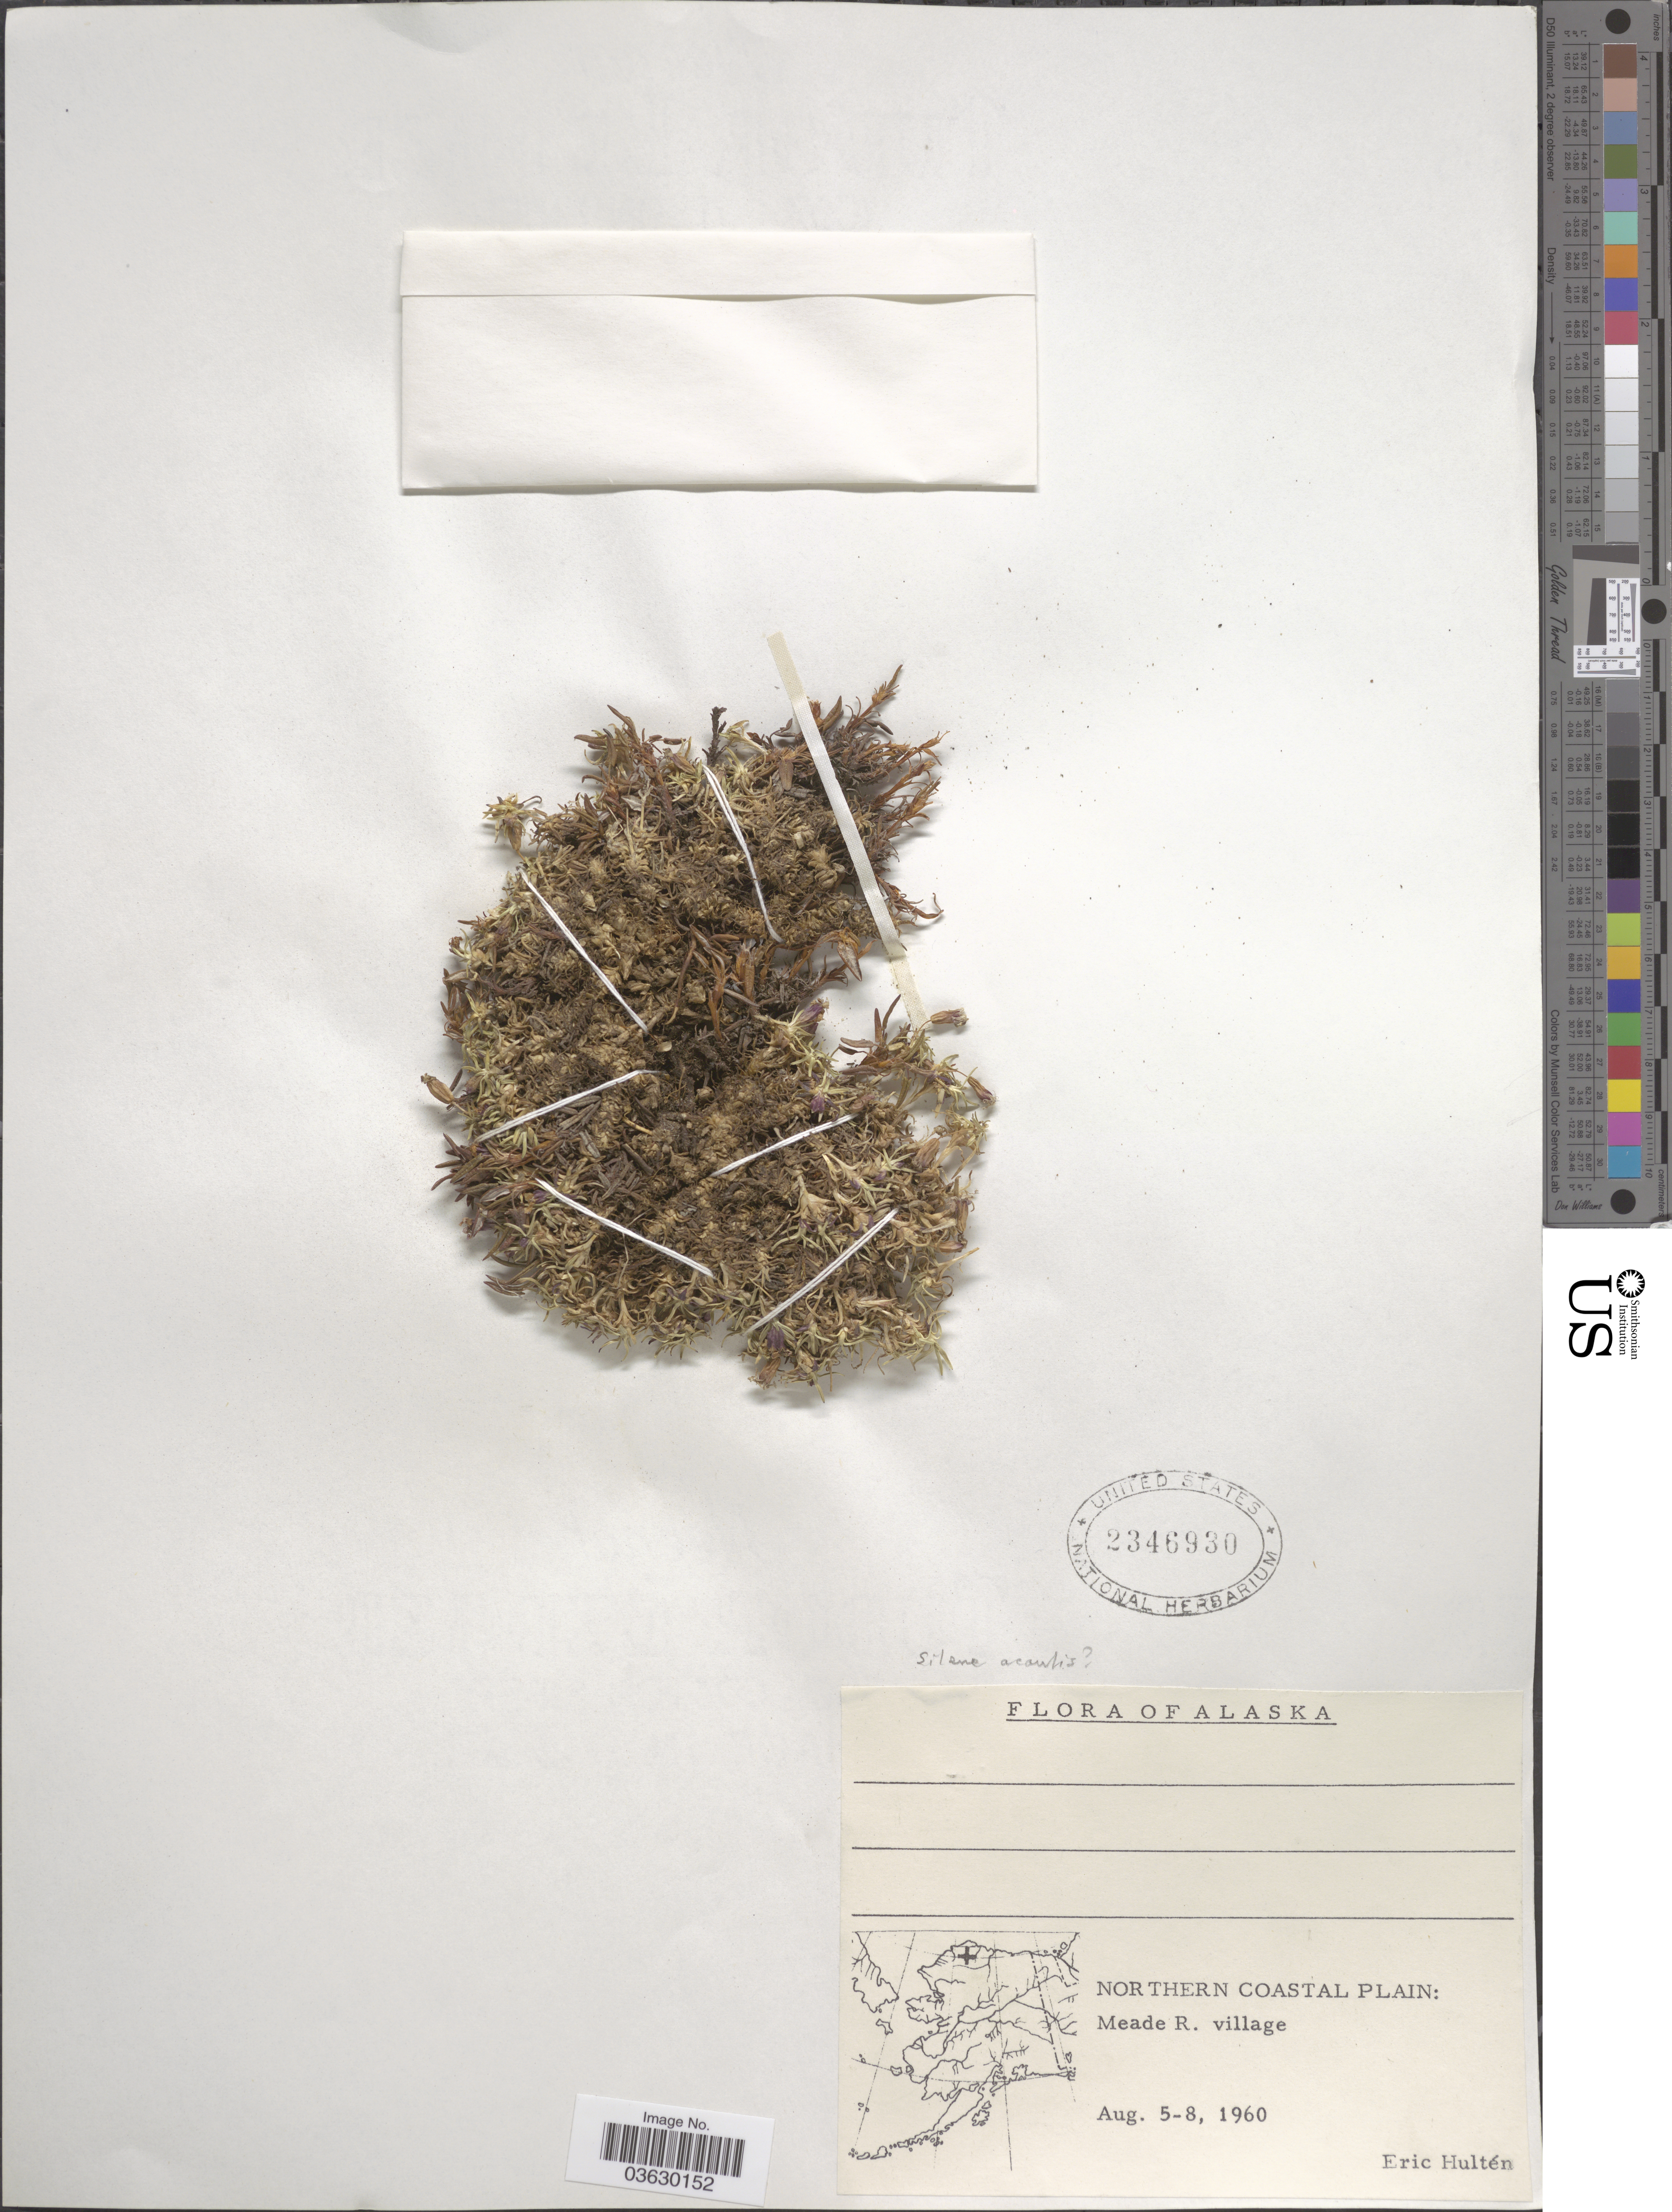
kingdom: Plantae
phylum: Tracheophyta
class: Magnoliopsida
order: Caryophyllales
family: Caryophyllaceae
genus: Silene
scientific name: Silene acaulis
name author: (L.) Jacq.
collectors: E. G. Hultén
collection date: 1960-08-05/1960-08-08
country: United States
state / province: Alaska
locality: Northern Coastal Plain: Meade R. village.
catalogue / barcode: US 2346930